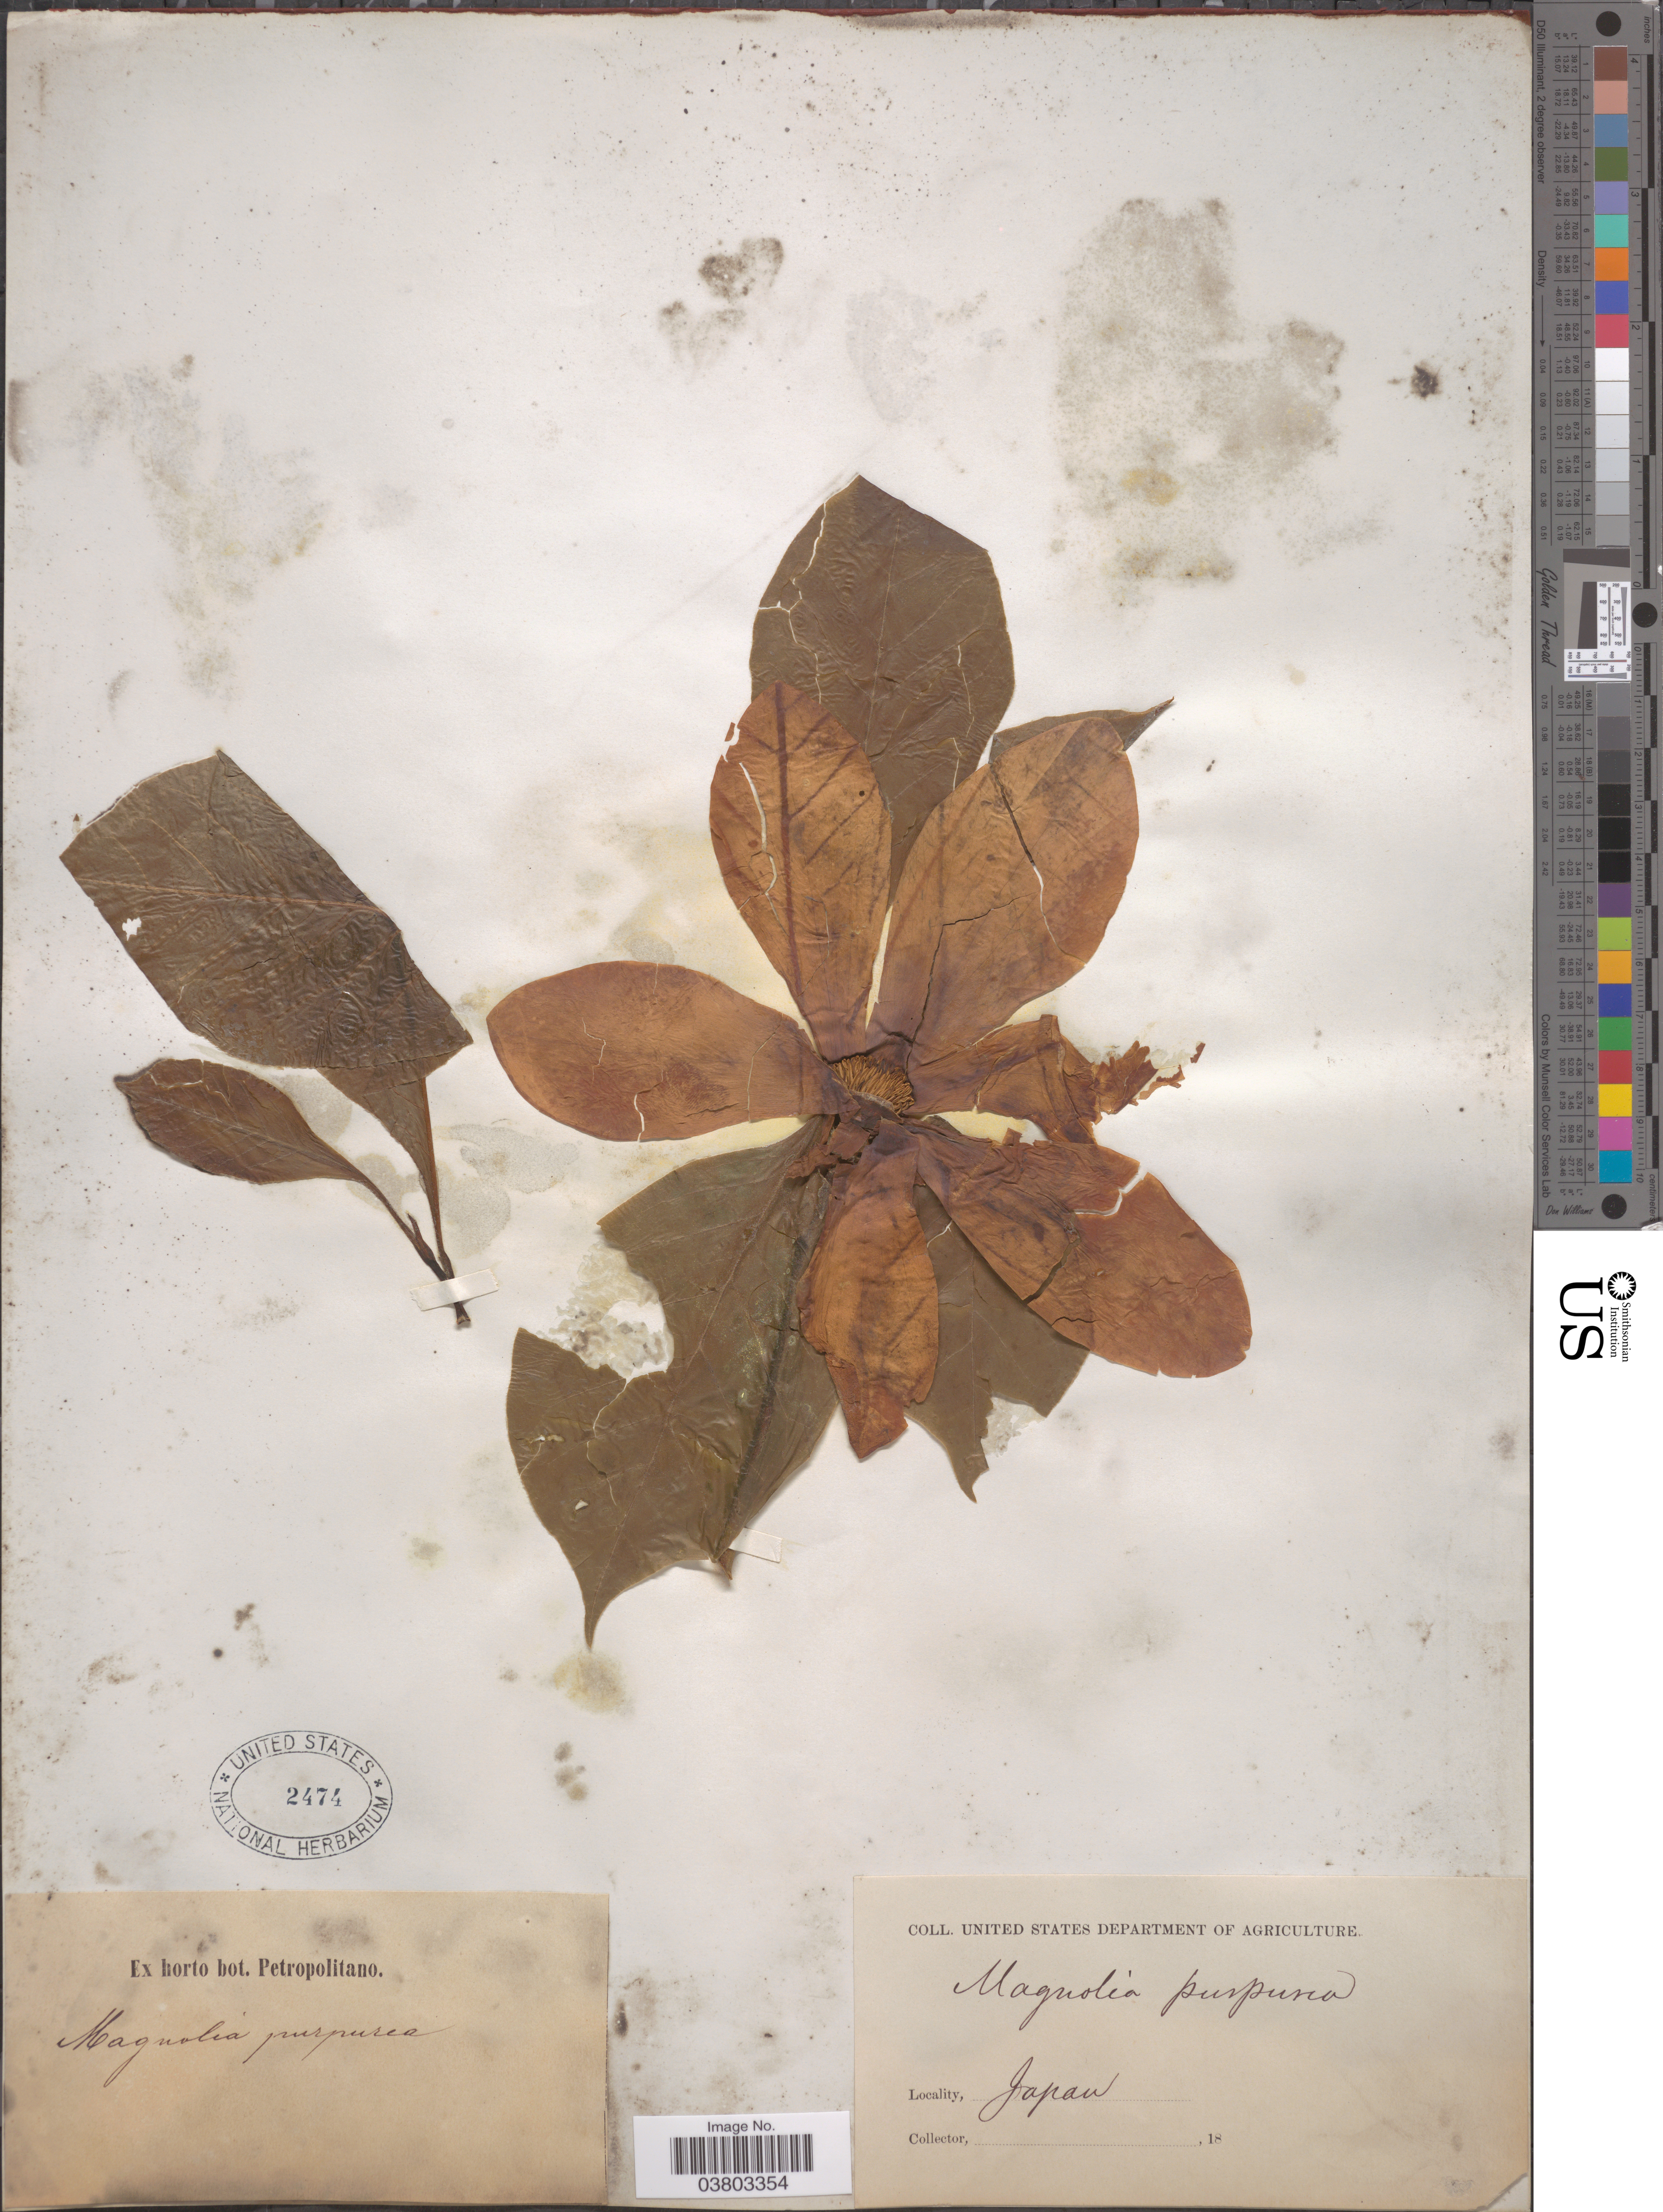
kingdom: Plantae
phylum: Tracheophyta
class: Magnoliopsida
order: Magnoliales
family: Magnoliaceae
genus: Magnolia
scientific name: Magnolia liliiflora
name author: Desr.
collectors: ex Horto Bot. Petropolitano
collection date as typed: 18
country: Japan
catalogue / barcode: US 2474